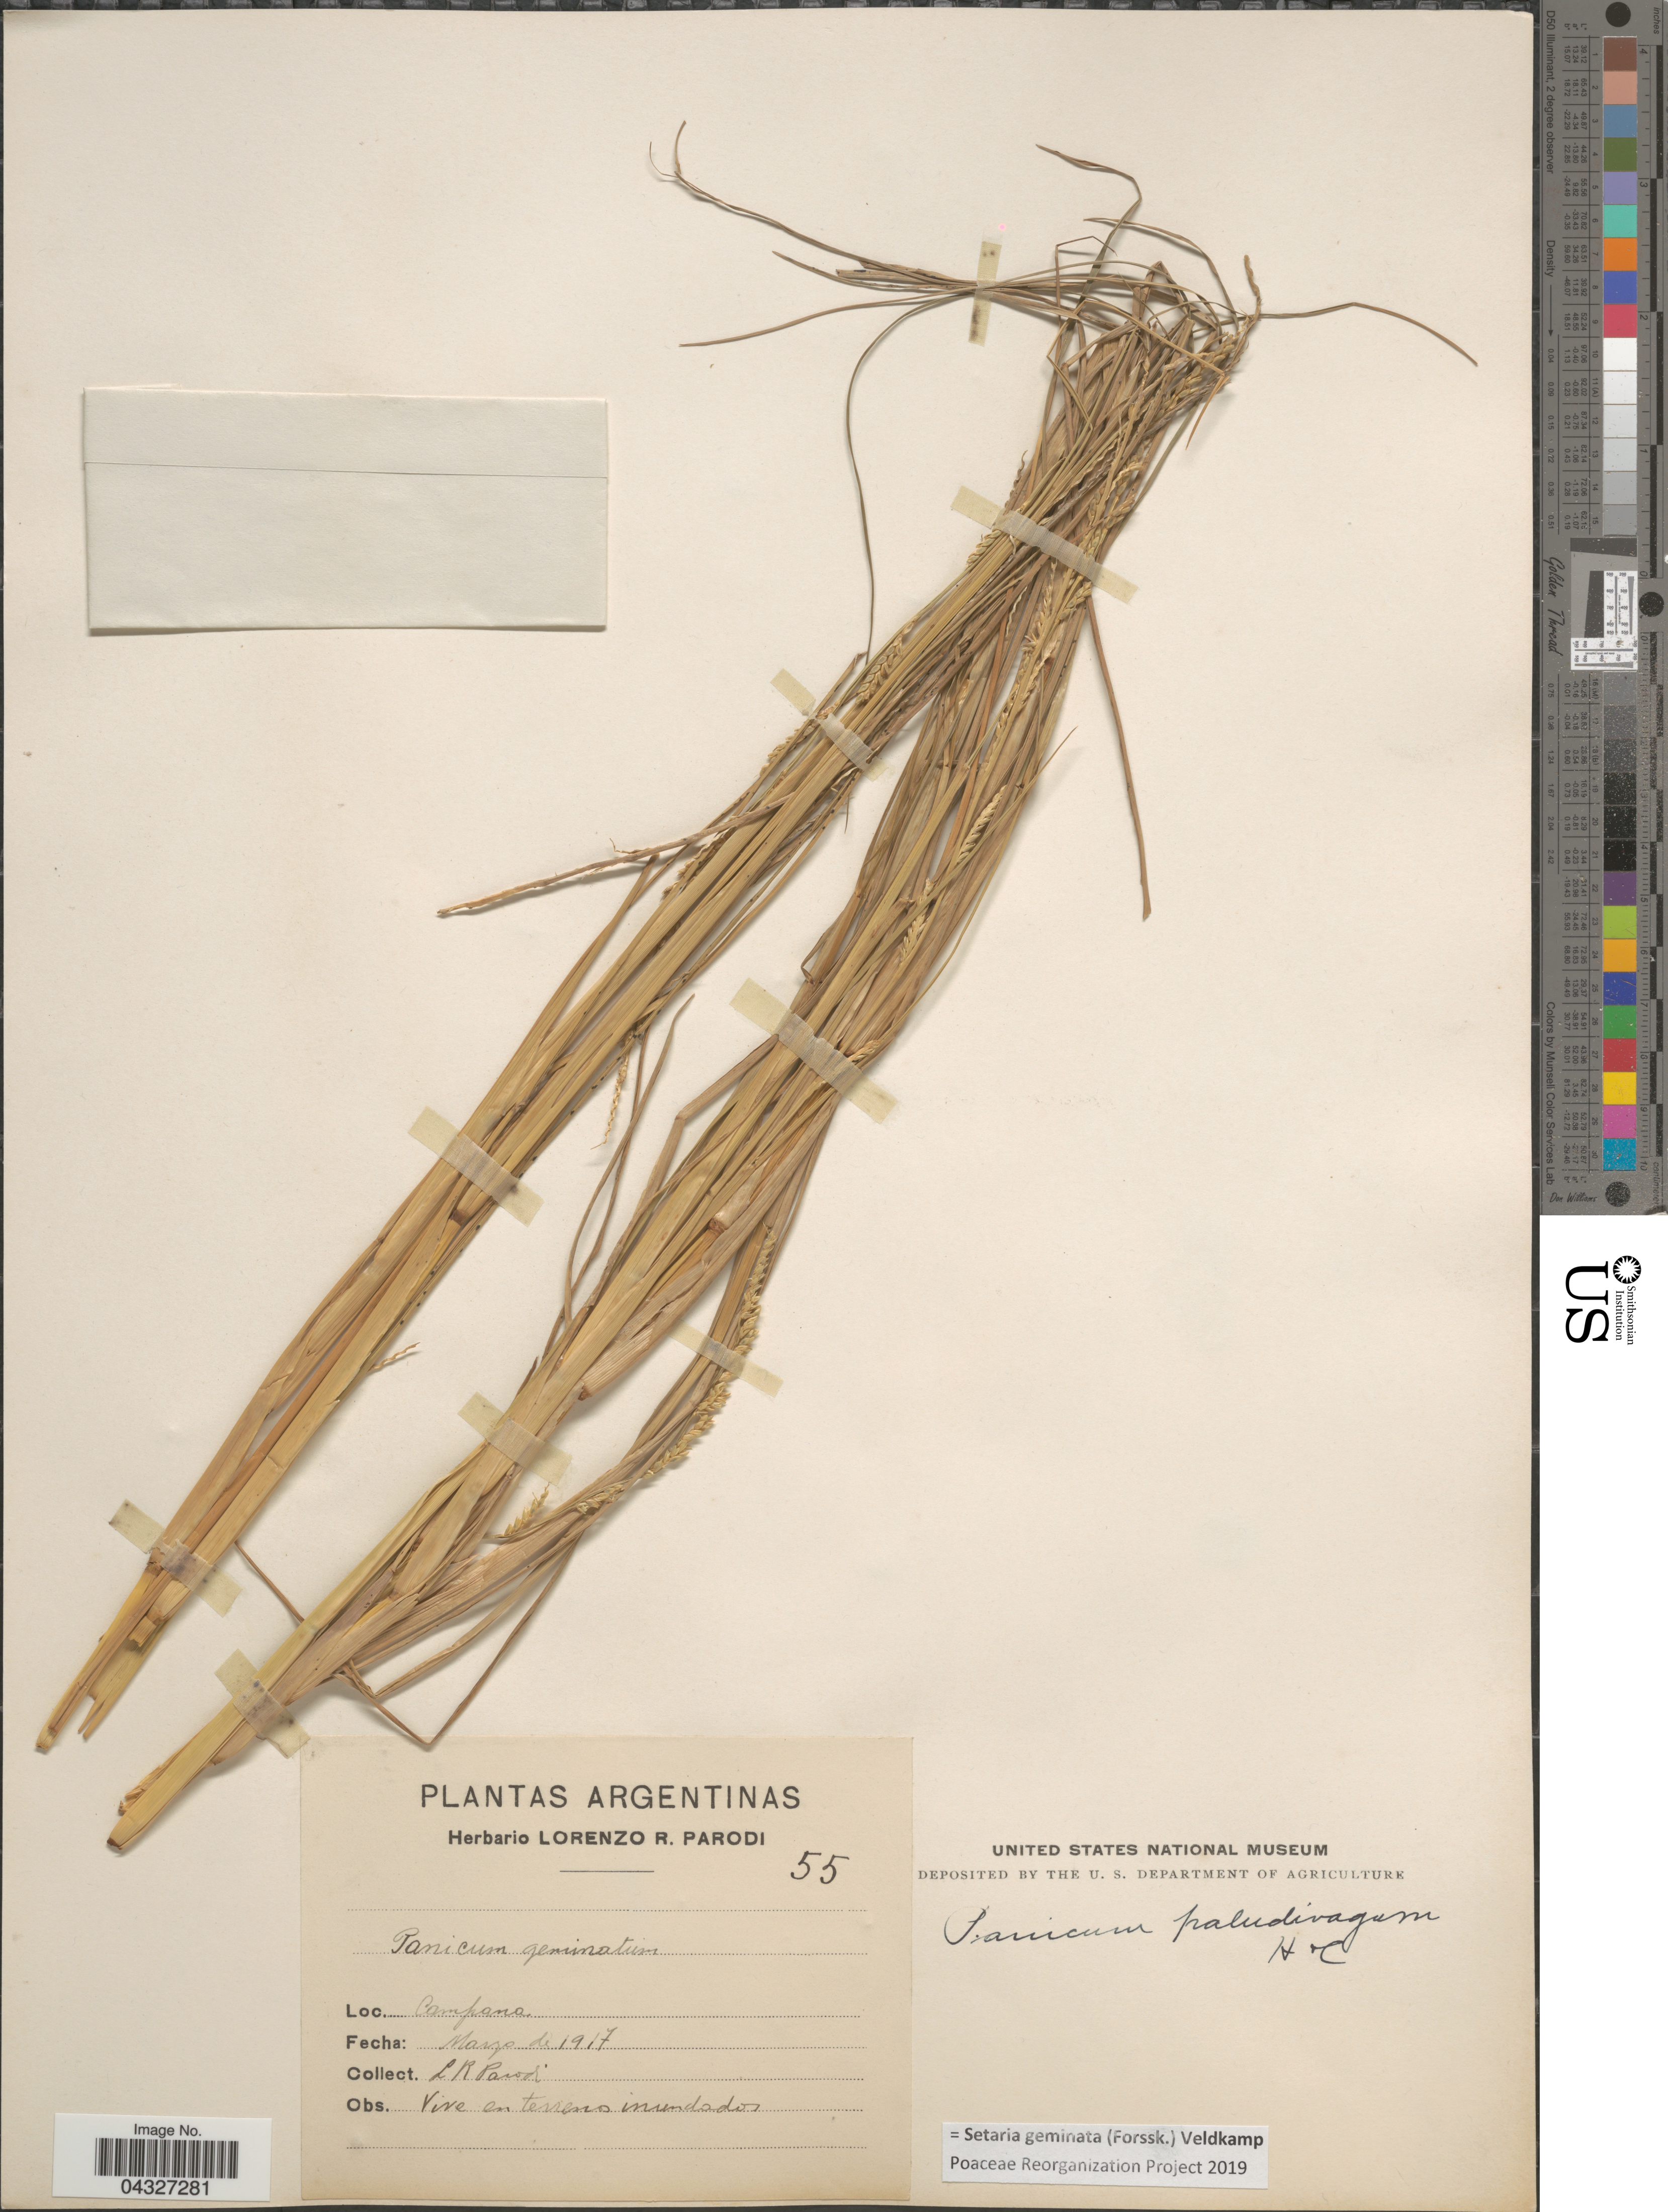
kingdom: Plantae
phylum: Tracheophyta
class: Liliopsida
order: Poales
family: Poaceae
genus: Setaria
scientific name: Setaria geminata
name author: (Forssk.) Veldkamp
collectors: L. R. Parodi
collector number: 55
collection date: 1917-03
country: Argentina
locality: Campos.